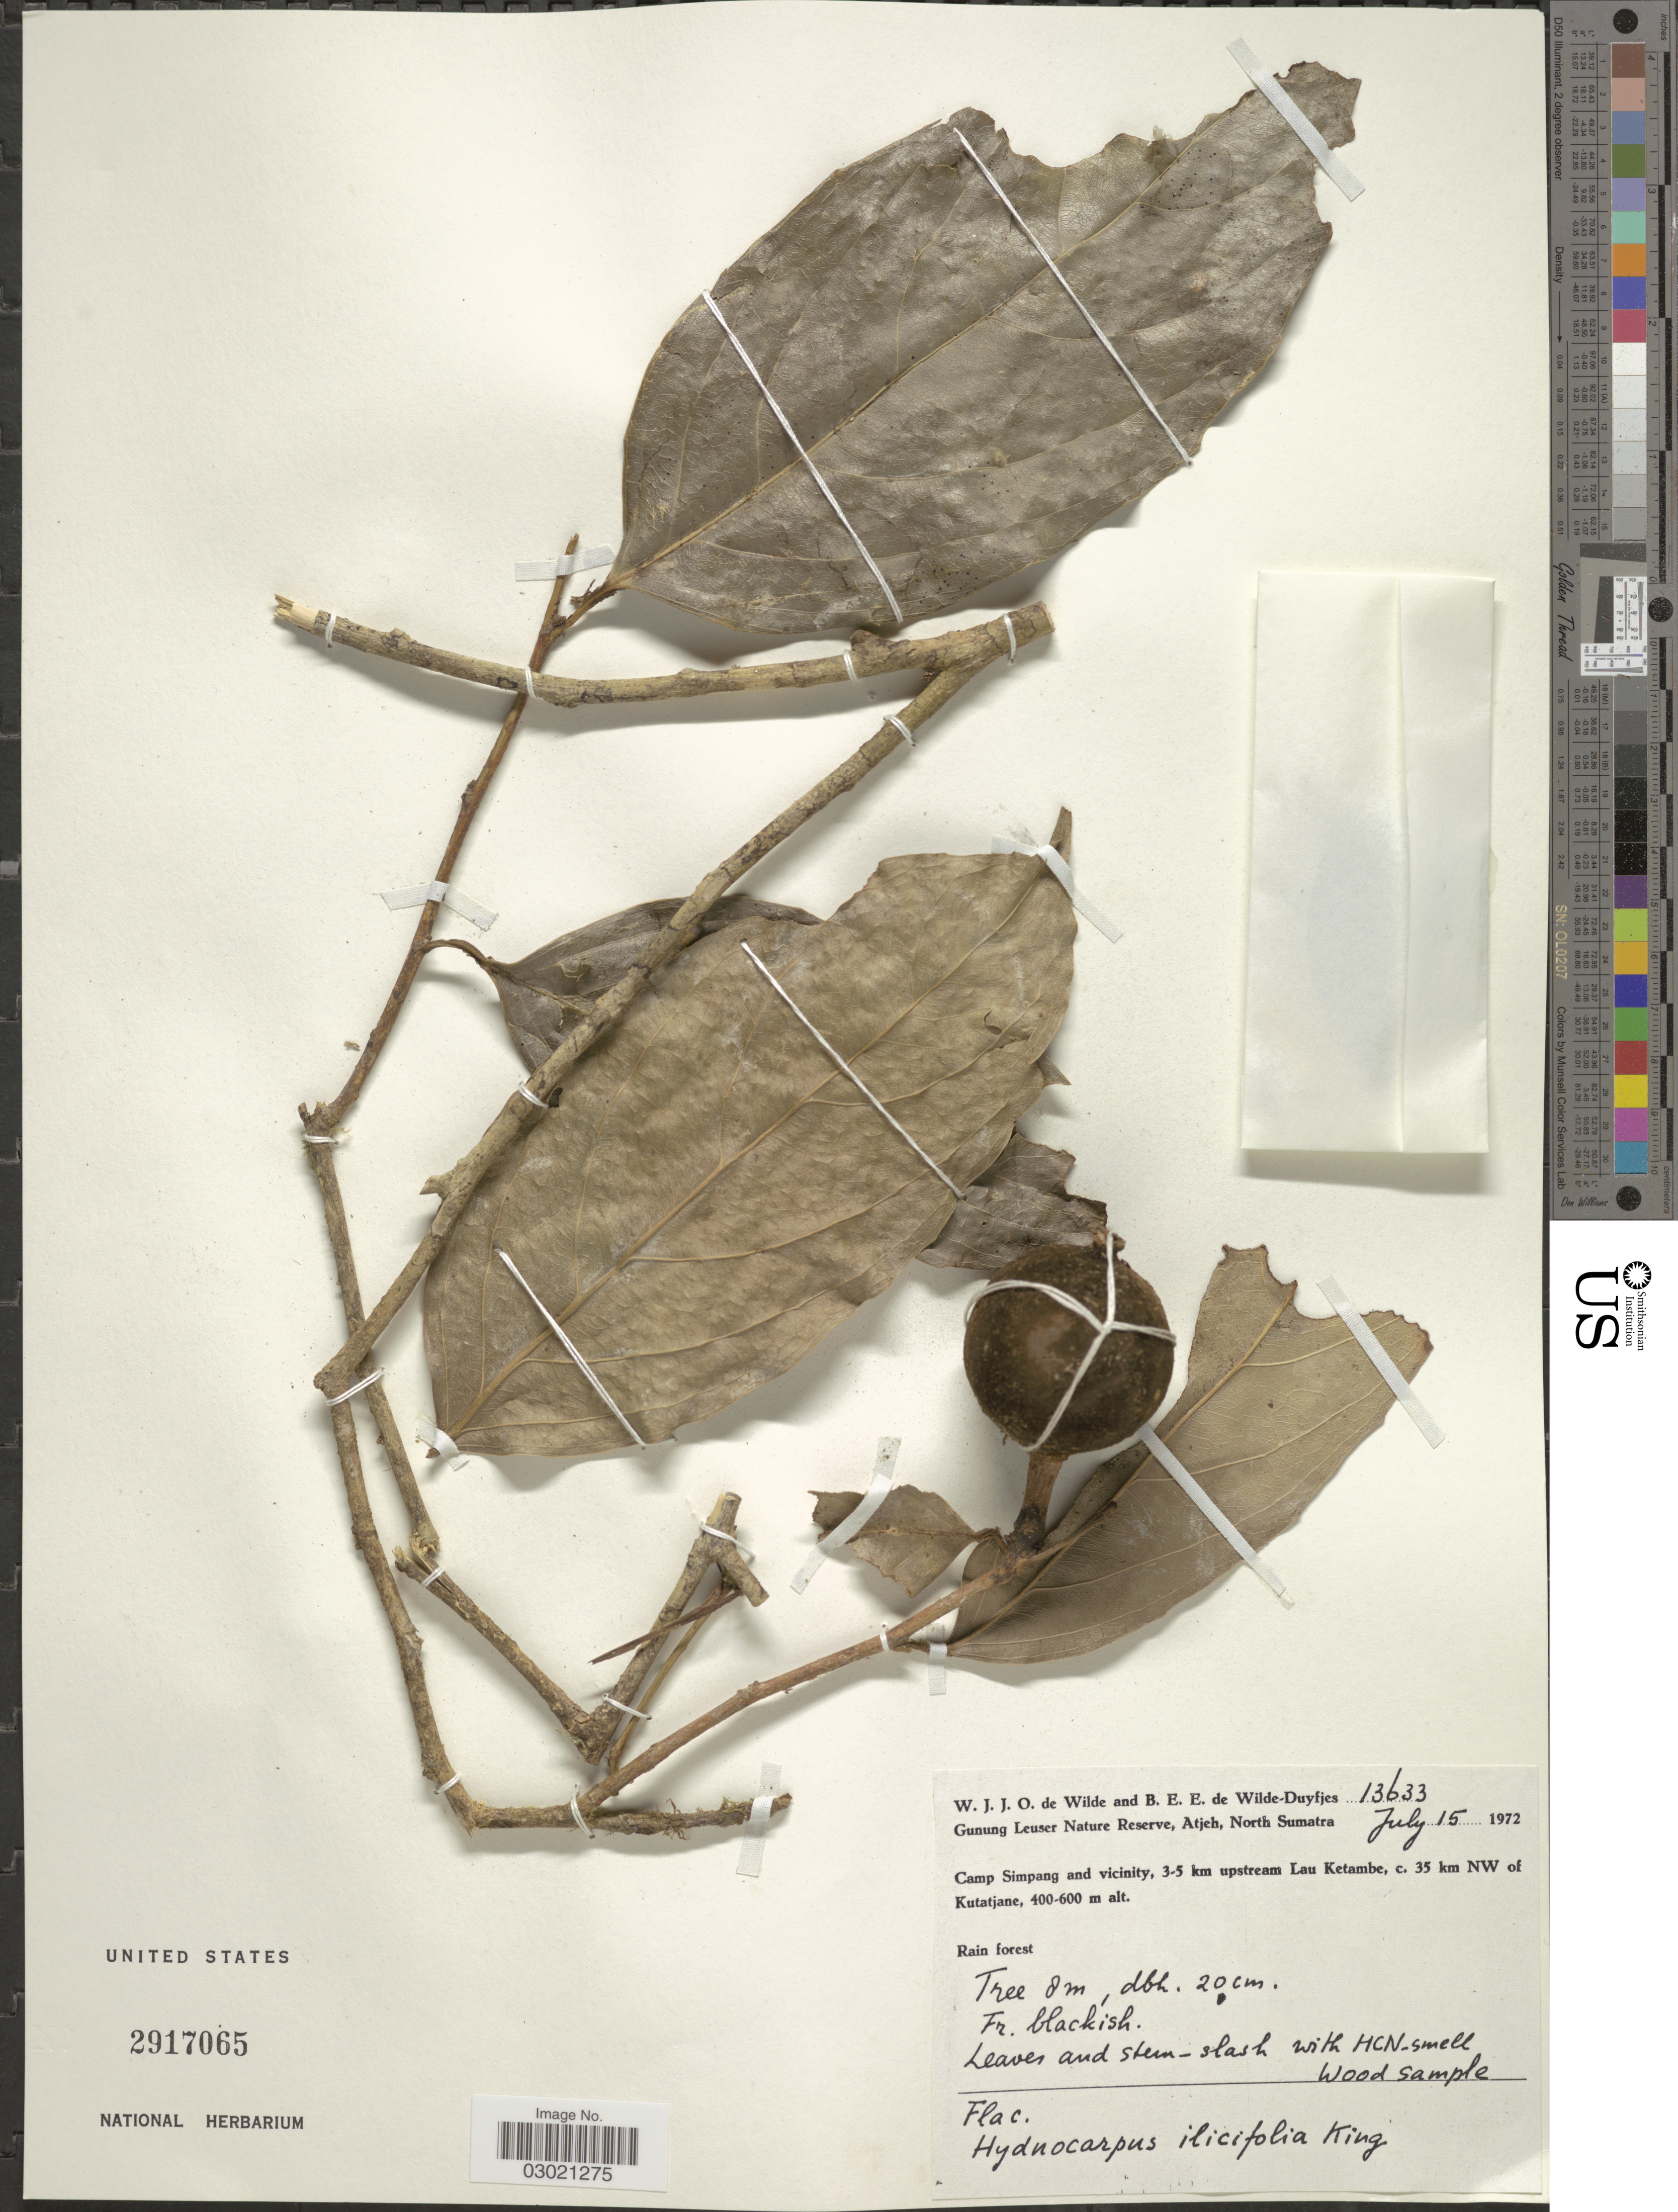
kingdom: Plantae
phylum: Tracheophyta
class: Magnoliopsida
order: Malpighiales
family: Achariaceae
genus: Hydnocarpus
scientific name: Hydnocarpus ilicifolius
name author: R.M. King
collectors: W. J. de Wilde & B. E. de Wilde-Duyfjes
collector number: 13633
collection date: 1972-07-15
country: Indonesia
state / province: Sumatra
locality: Gunung Leuser Nature Reserve, Atjeh, North Sumatra, Camp Simpang and vicinity, 3-5 km upstream Lau Ketambe, c. 35 km NW of Kutatjane.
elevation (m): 400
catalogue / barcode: US 2917065